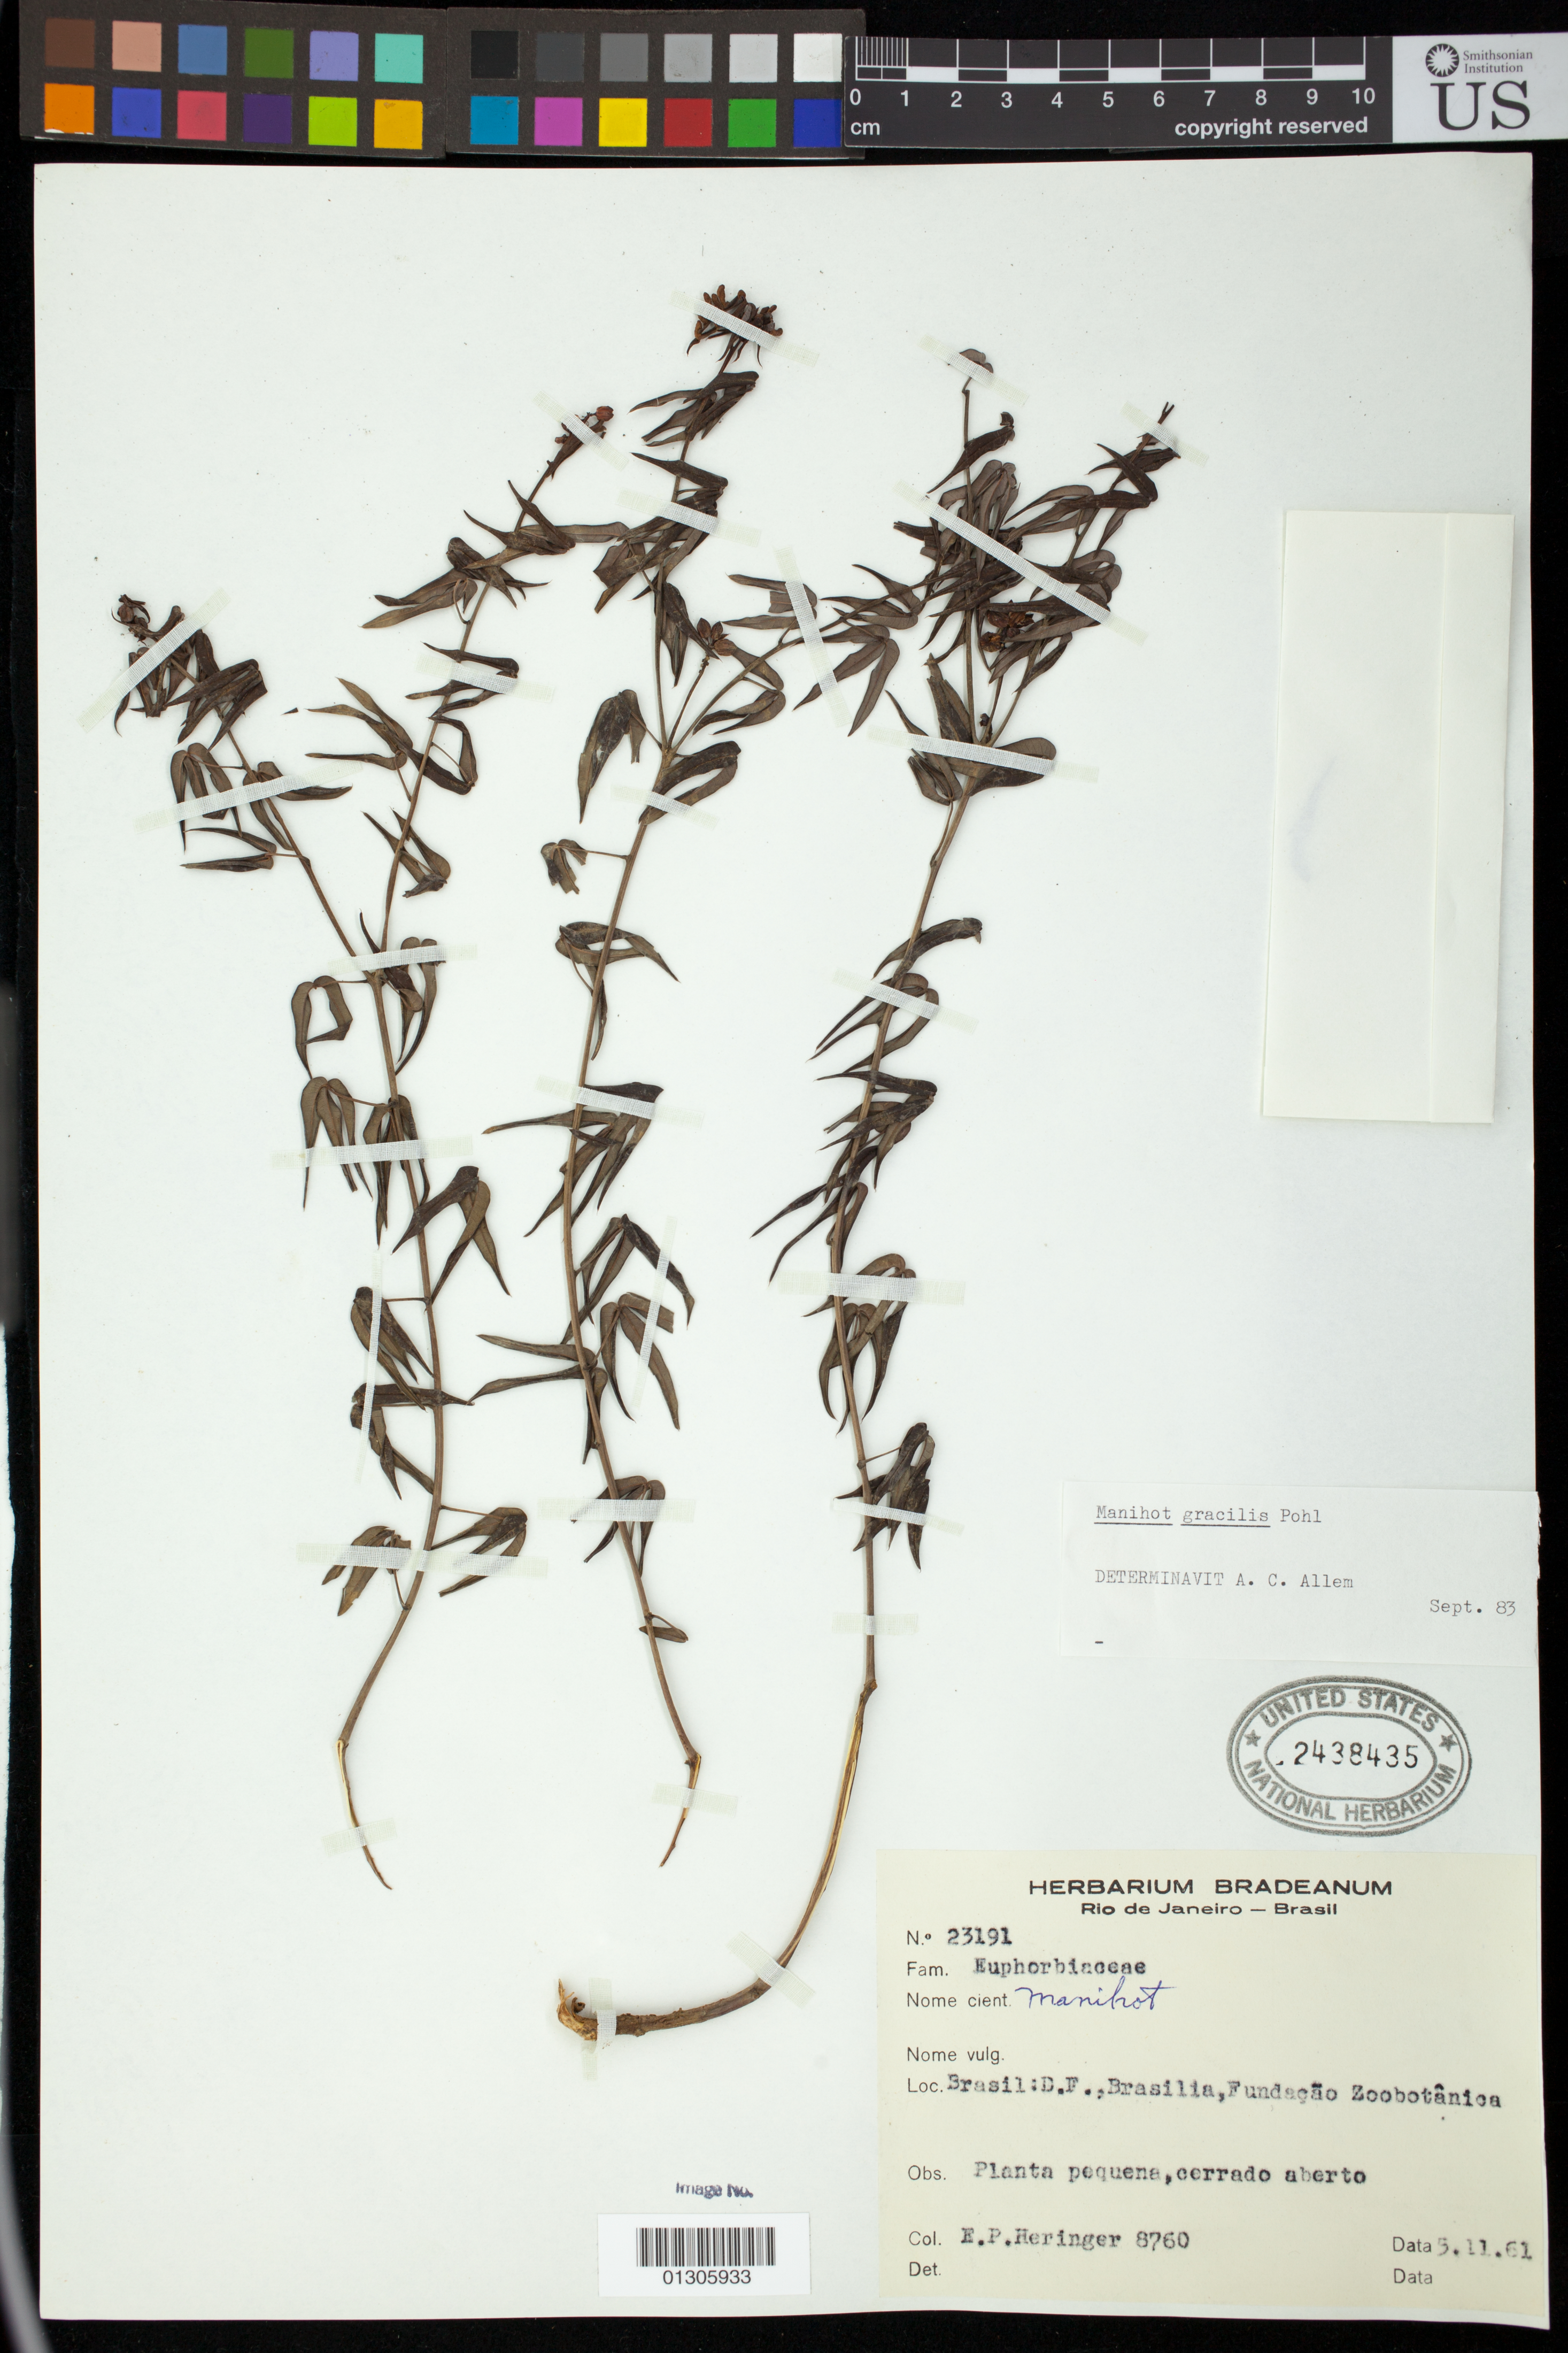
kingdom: Plantae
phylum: Tracheophyta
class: Magnoliopsida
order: Malpighiales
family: Euphorbiaceae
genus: Manihot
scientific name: Manihot esculenta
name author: Crantz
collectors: E. P. Heringer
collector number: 8760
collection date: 1961-05-11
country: Brazil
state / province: Distrito Federal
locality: Brasilia, Fundacao Zoobotanica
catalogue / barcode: US 2438435